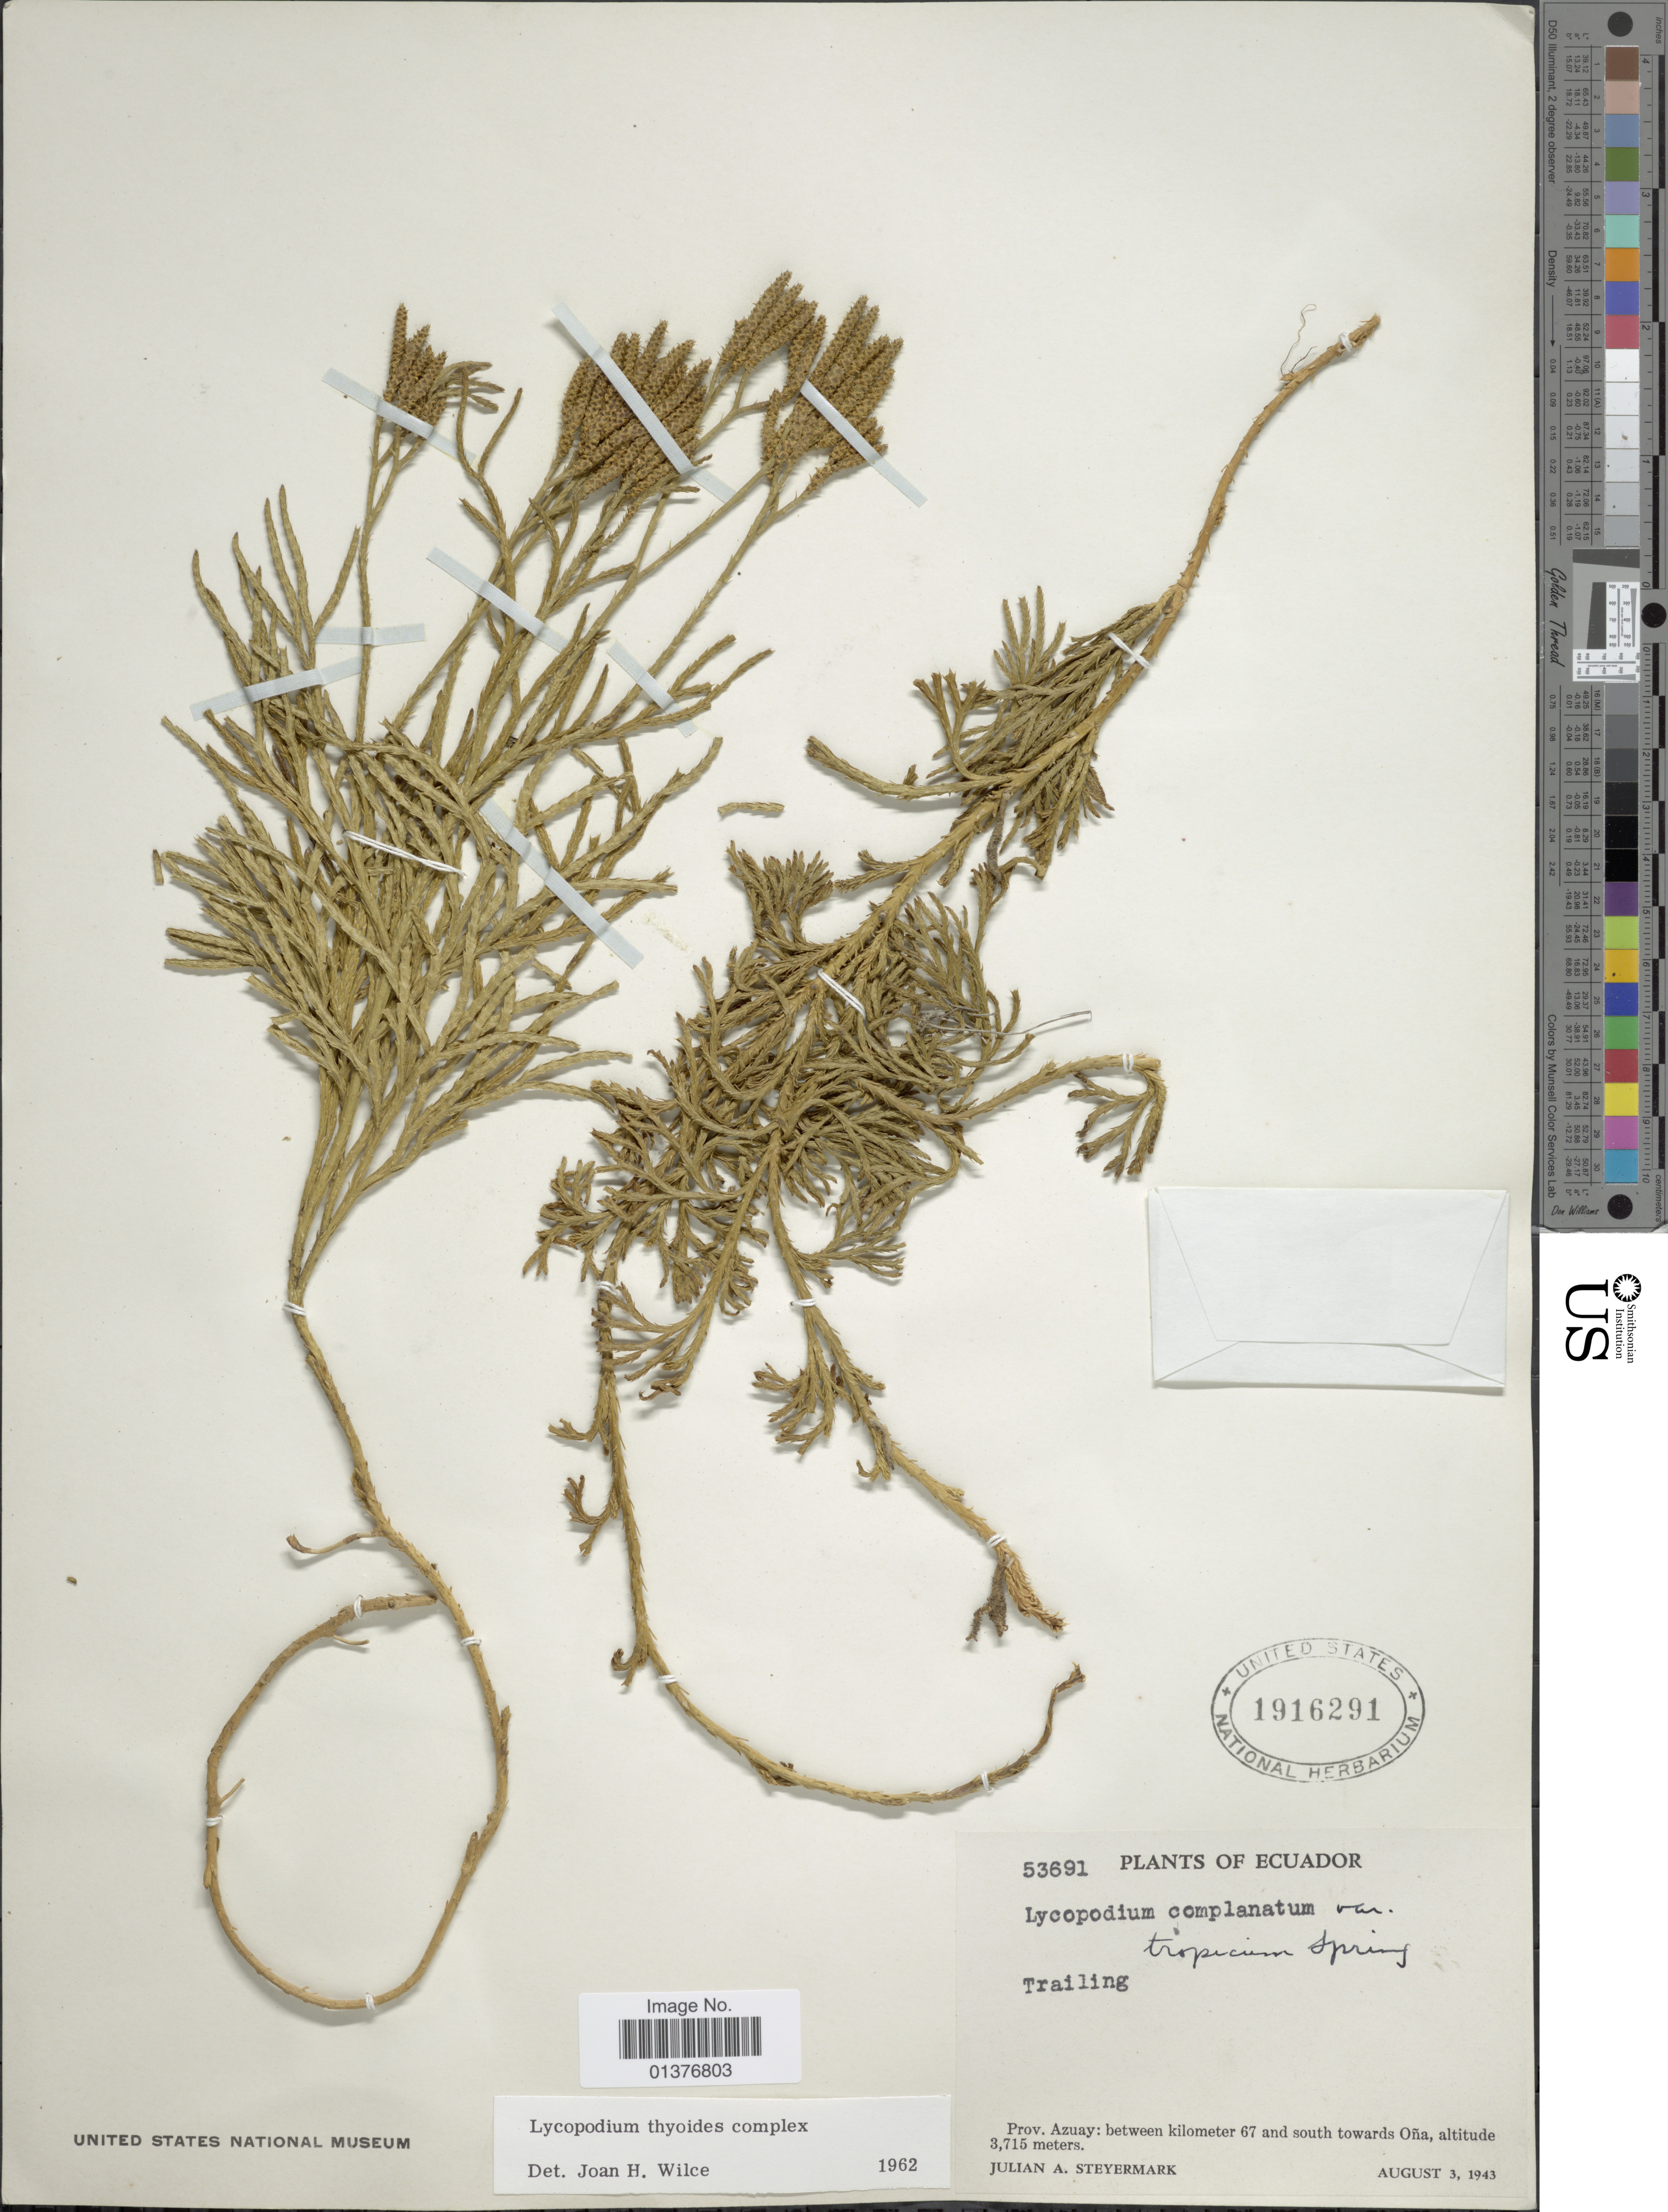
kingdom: Plantae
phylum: Tracheophyta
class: Lycopodiopsida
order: Lycopodiales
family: Lycopodiaceae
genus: Diphasiastrum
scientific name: Diphasiastrum thyoides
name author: (Humb. & Bonpl. ex Willd.) Holub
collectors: J. Steyermark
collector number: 53691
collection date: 1943-08-03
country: Ecuador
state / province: Azuay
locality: Between kilometer 67 and south towards Oña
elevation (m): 3715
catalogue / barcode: US 1916291